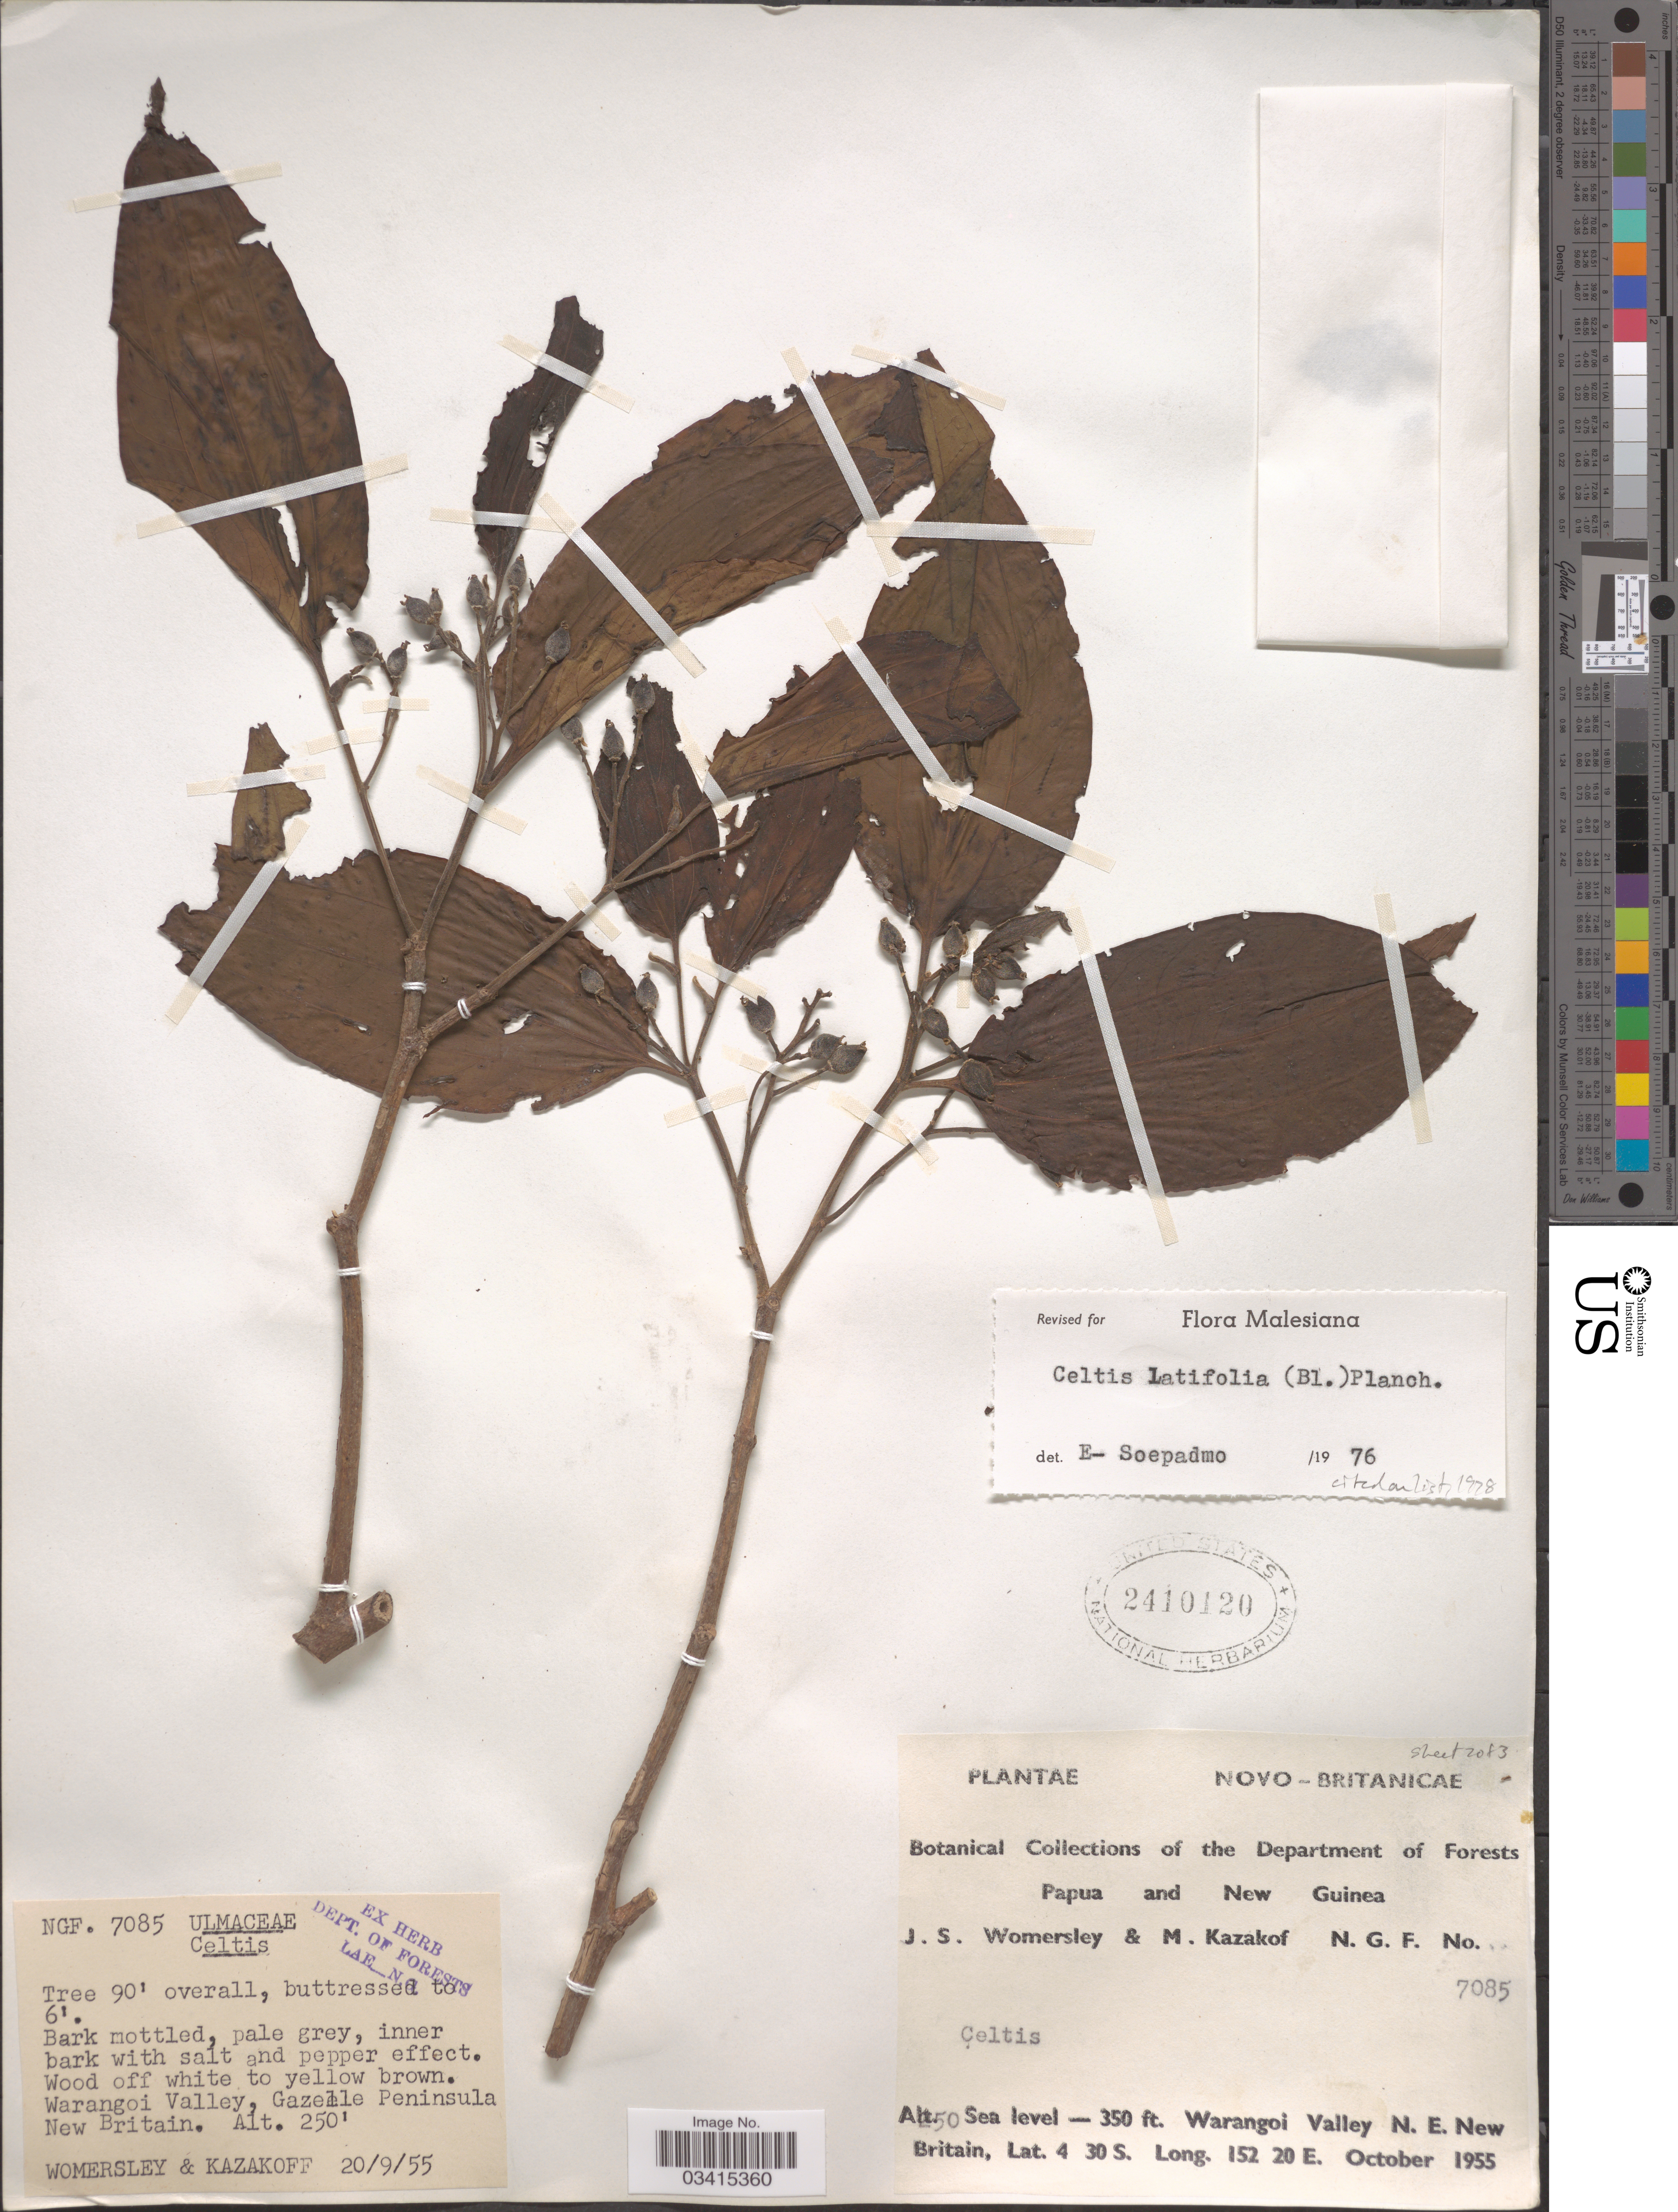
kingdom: Plantae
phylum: Tracheophyta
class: Magnoliopsida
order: Rosales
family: Cannabaceae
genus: Celtis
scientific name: Celtis latifolia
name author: (Blume) Planch.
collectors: J. S. Womersley & M. Kazakof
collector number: NGF 7085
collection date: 1955-09-20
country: Papua New Guinea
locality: Novo-Britanicae. Papua and New Guinea. Warangoi Valley N. E. New Britain. Gazelle Peninsula.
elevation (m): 76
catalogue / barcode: US 2410120